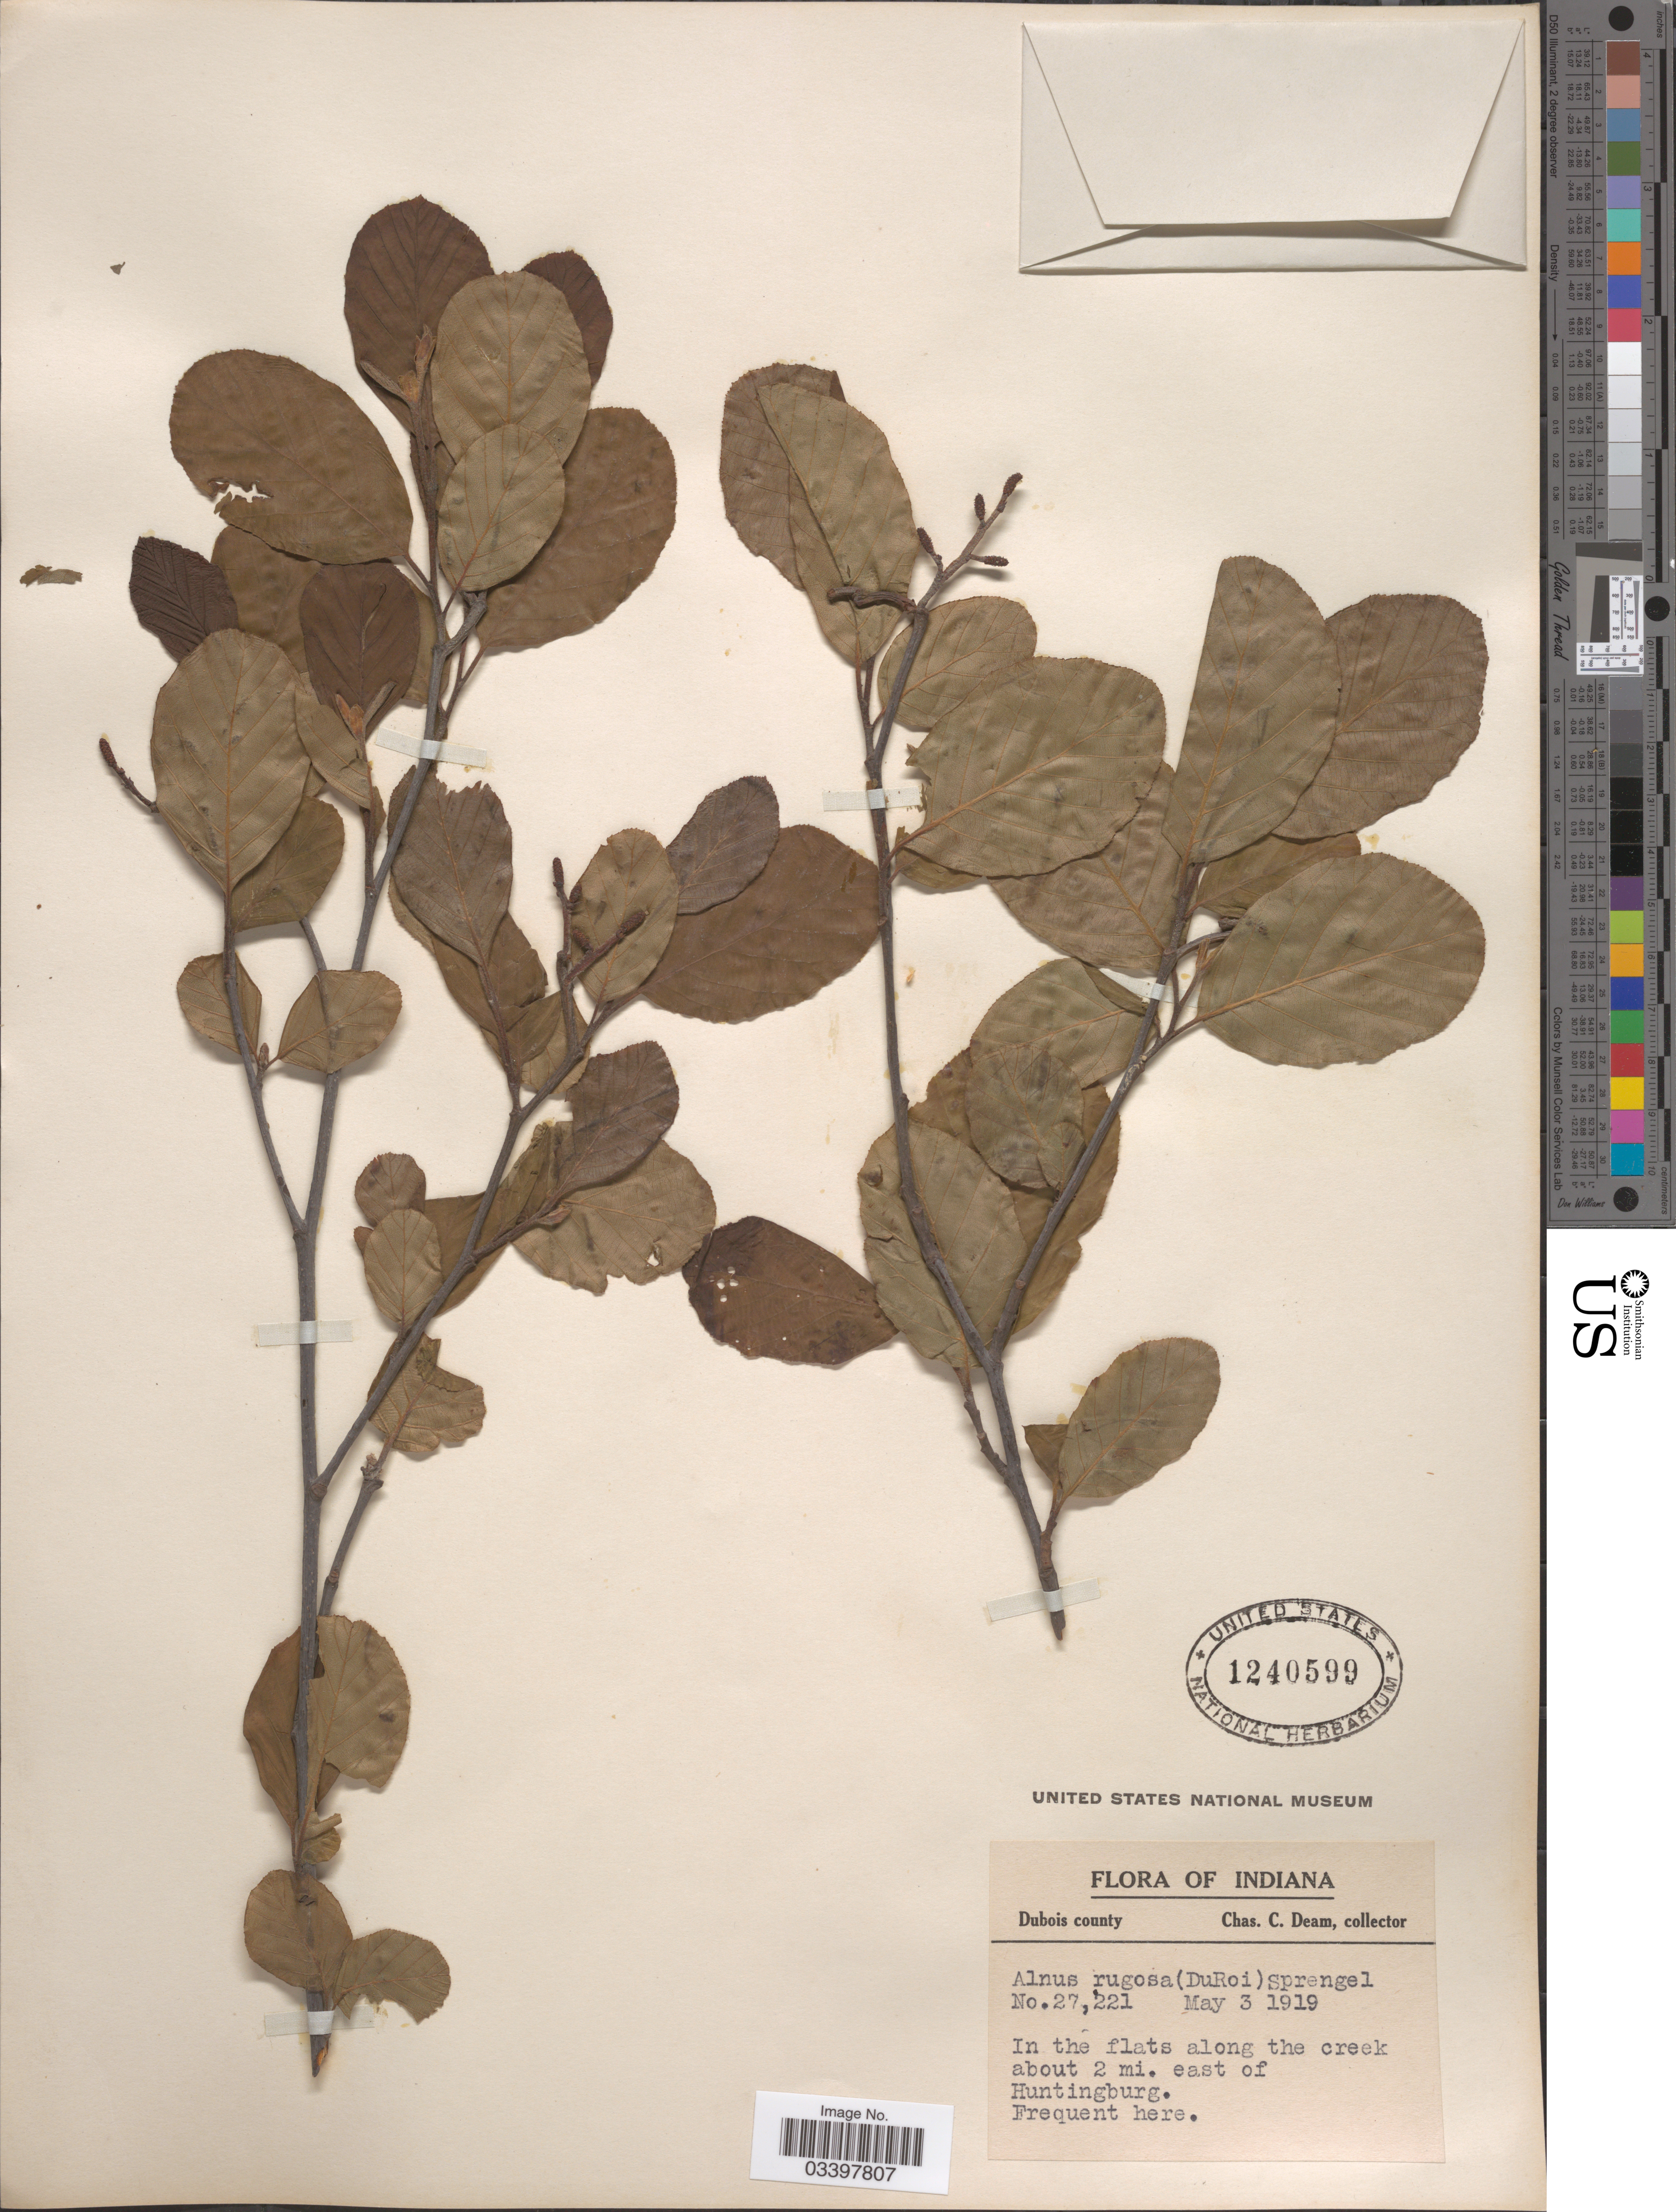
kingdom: Plantae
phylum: Tracheophyta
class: Magnoliopsida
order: Fagales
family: Betulaceae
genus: Alnus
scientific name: Alnus incana subsp. rugosa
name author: (Du Roi) R.T. Clausen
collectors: C. C. Deam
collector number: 27221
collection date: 1919-05-03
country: United States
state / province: Indiana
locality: Dubois county. In the flats along the creek about 2 mi. east of Huntingburg.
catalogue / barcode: US 1240599